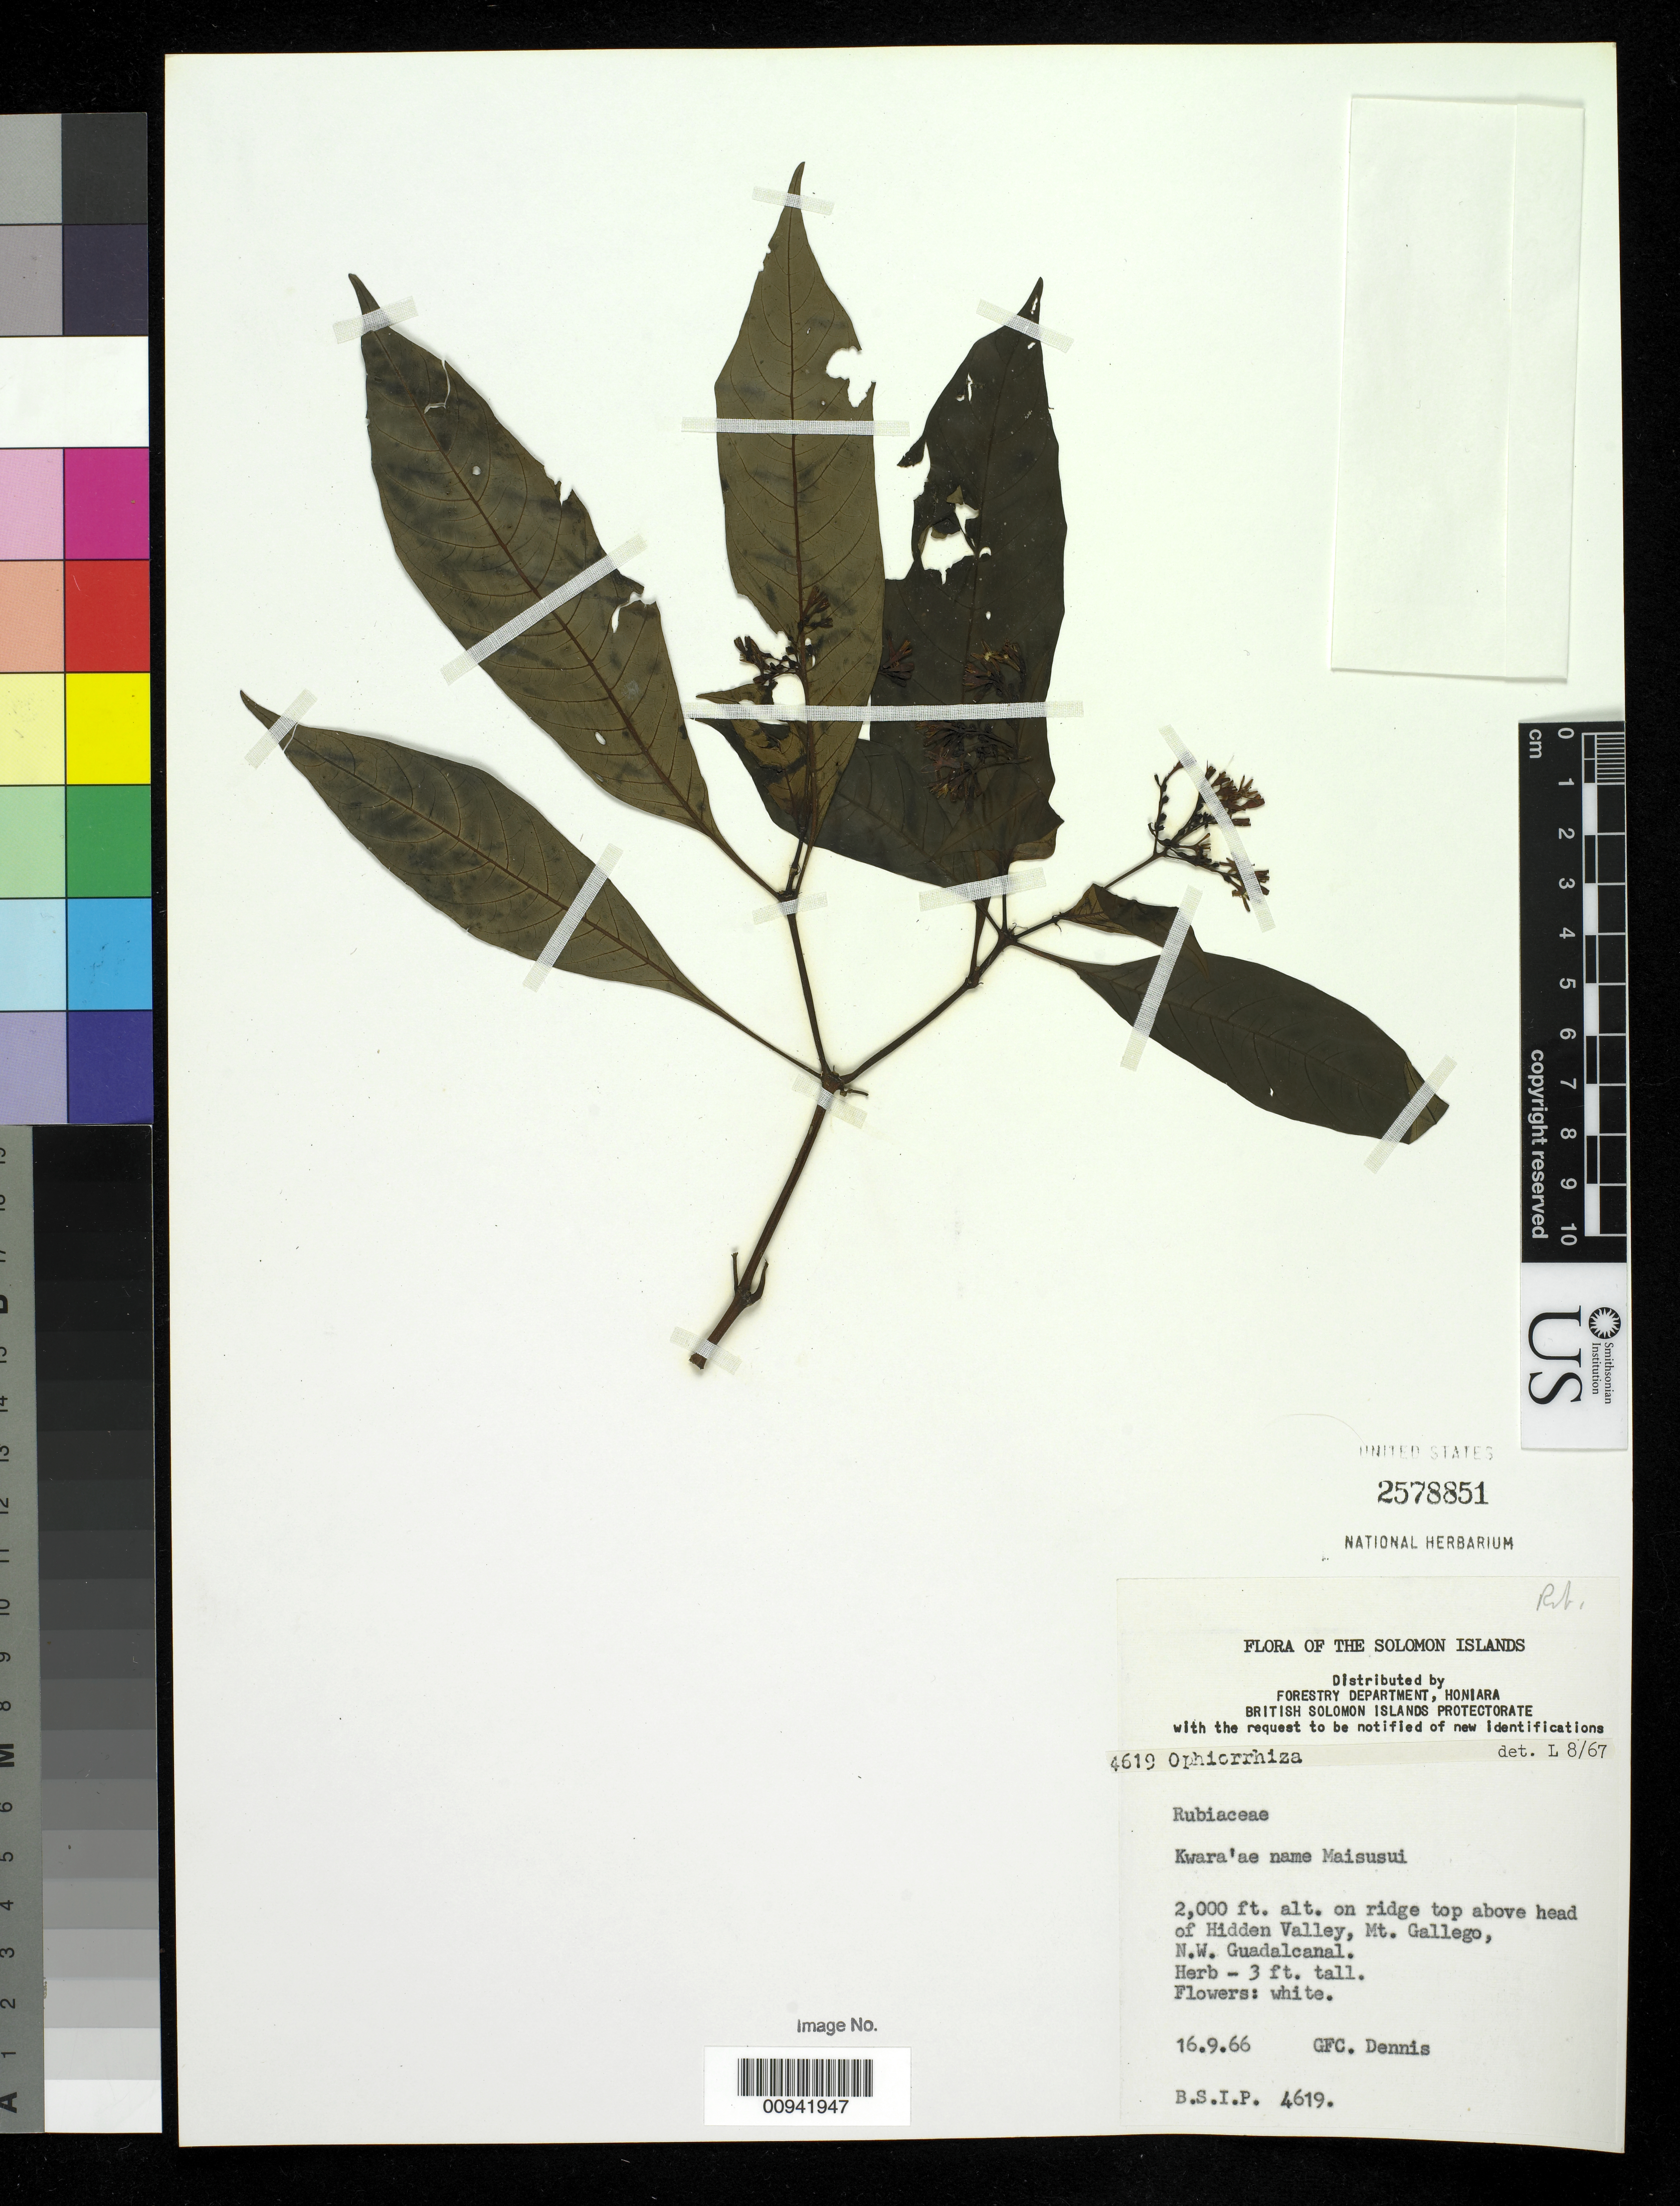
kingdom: Plantae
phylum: Tracheophyta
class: Magnoliopsida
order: Gentianales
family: Rubiaceae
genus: Ophiorrhiza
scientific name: Ophiorrhiza sp.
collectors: G. Dennis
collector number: BSIP 4619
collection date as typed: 16 Sep 1966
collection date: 1966-09-16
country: Solomon Islands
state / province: Guadalcanal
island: Guadalcanal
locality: On ridge top above head of Hidden Valley, Mt. Gallego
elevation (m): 610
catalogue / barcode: US 2578851